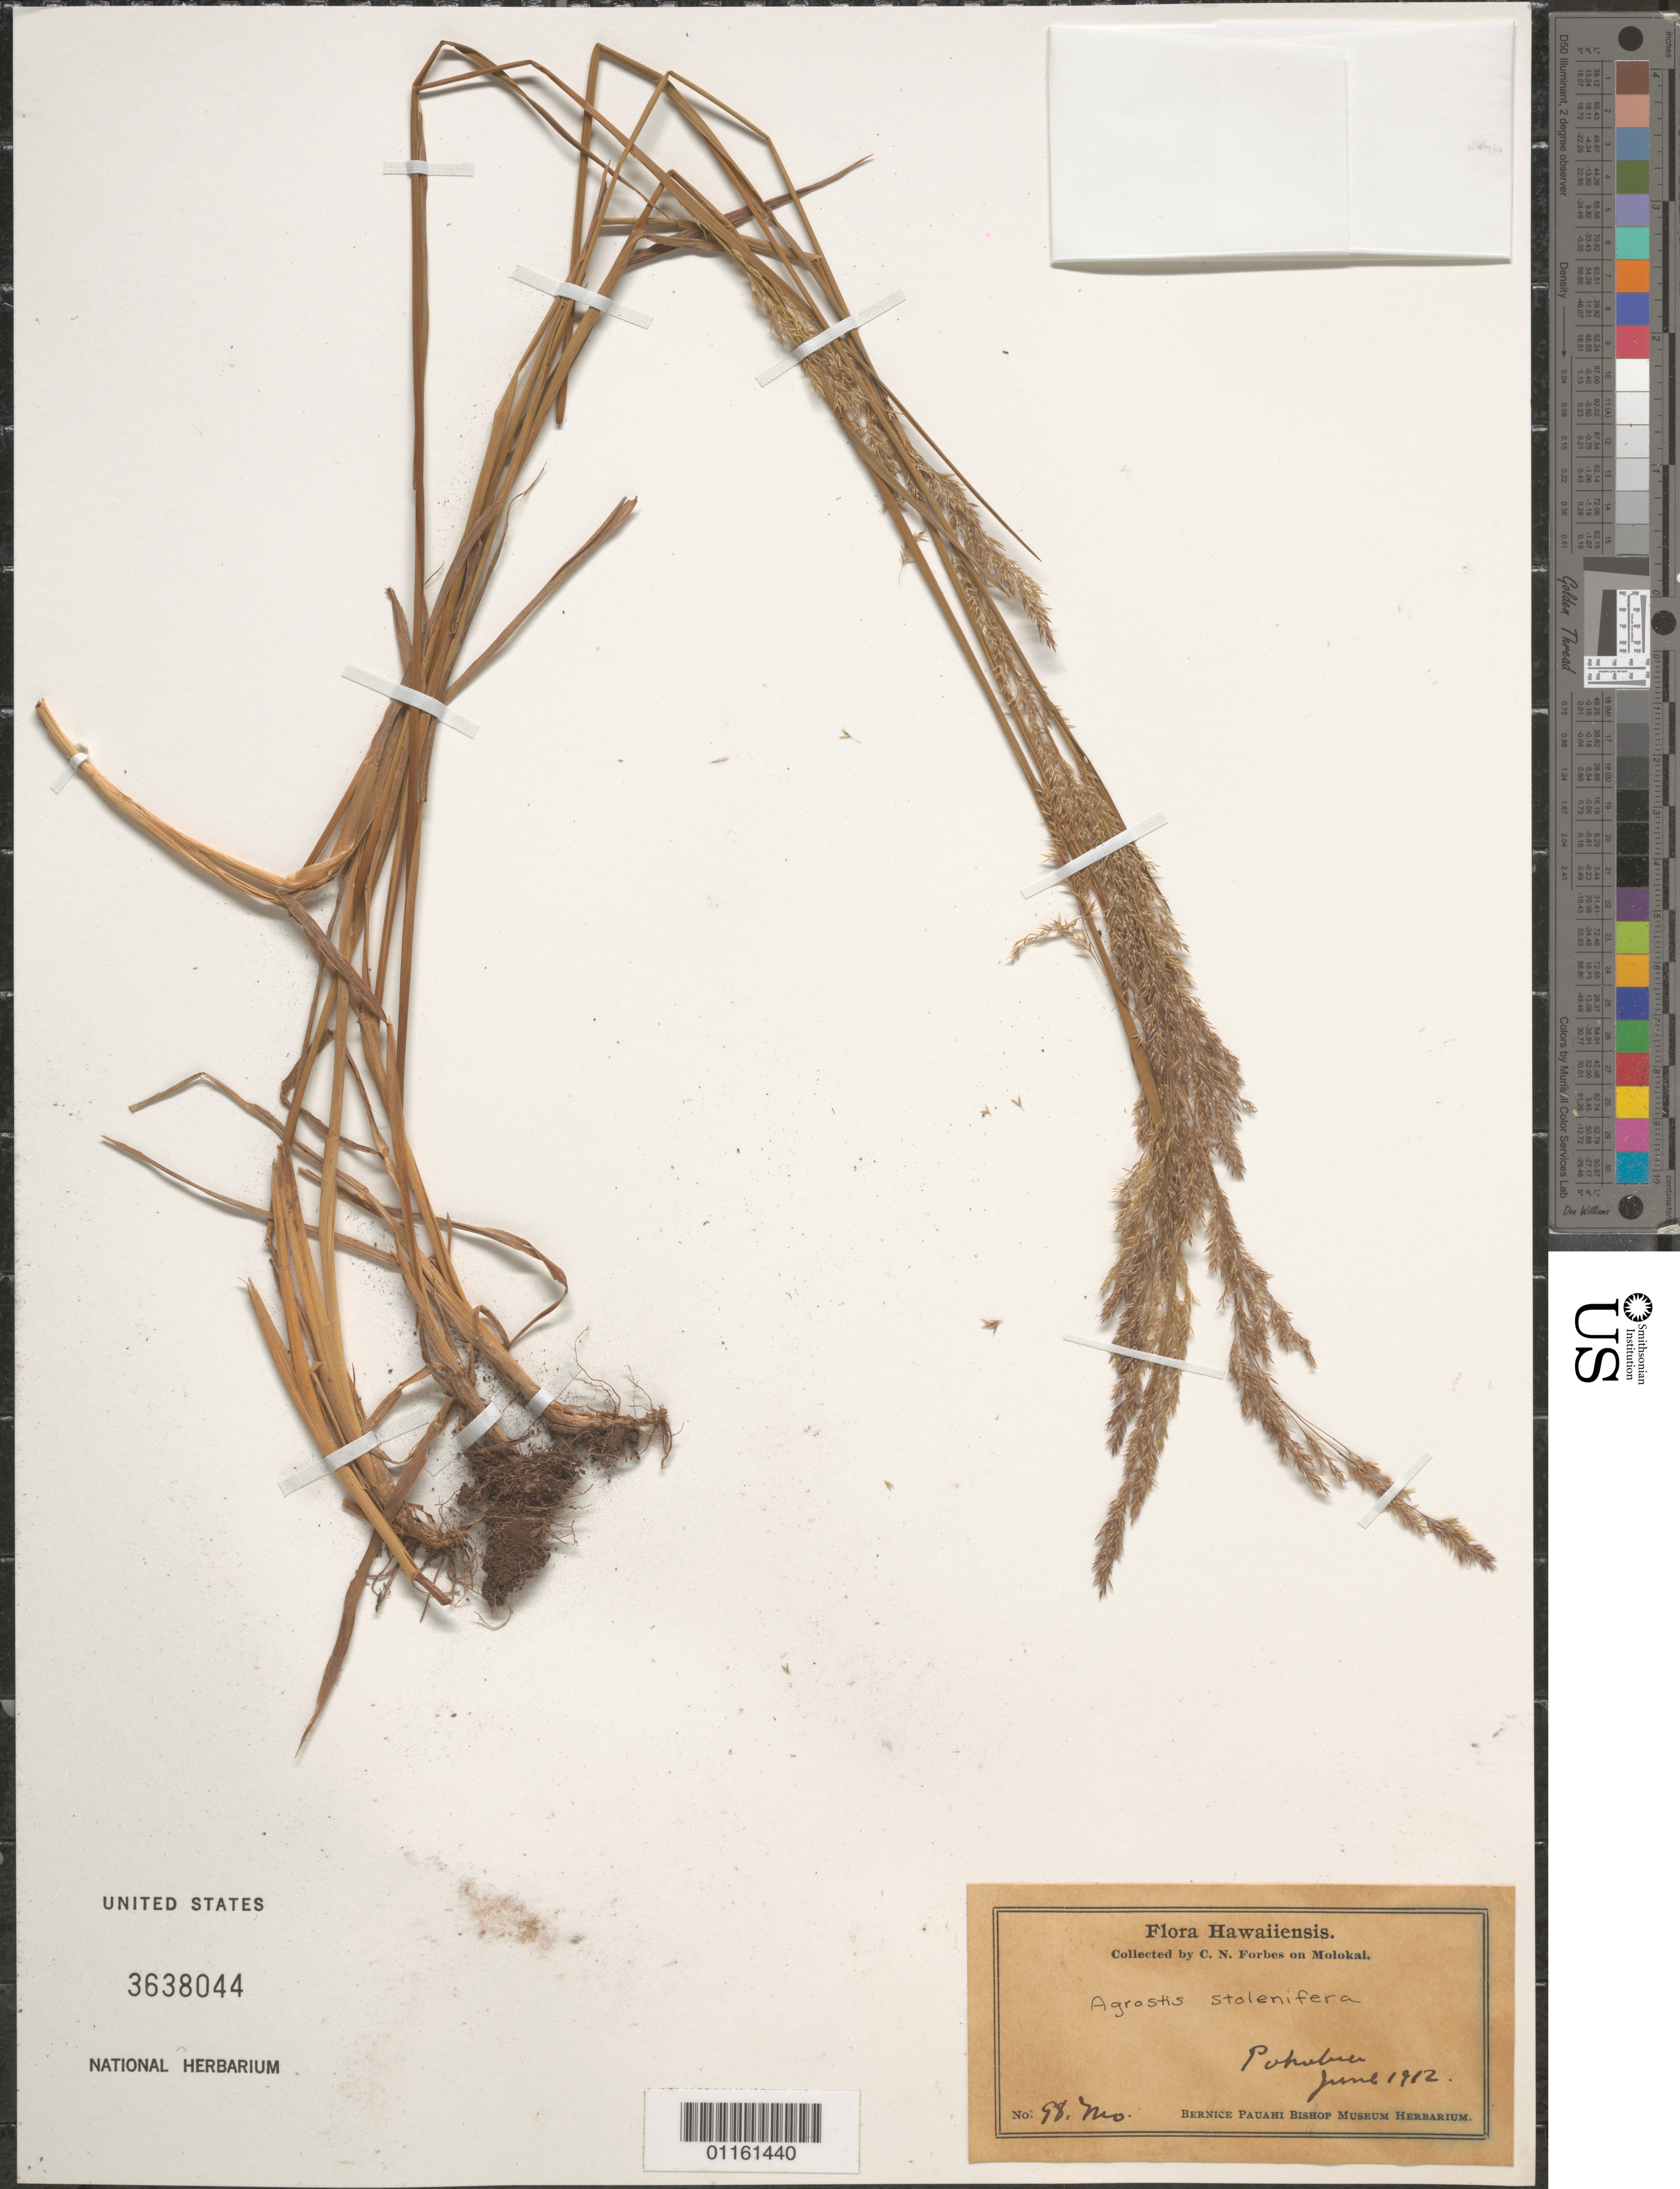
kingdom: Plantae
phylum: Tracheophyta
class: Liliopsida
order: Poales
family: Poaceae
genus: Agrostis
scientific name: Agrostis stolonifera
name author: L.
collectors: C. N. Forbes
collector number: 98.Mo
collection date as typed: Jun 1912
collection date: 1912-06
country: United States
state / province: Hawaii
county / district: Maui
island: Moloka'i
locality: Pohohea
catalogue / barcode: US 3638044